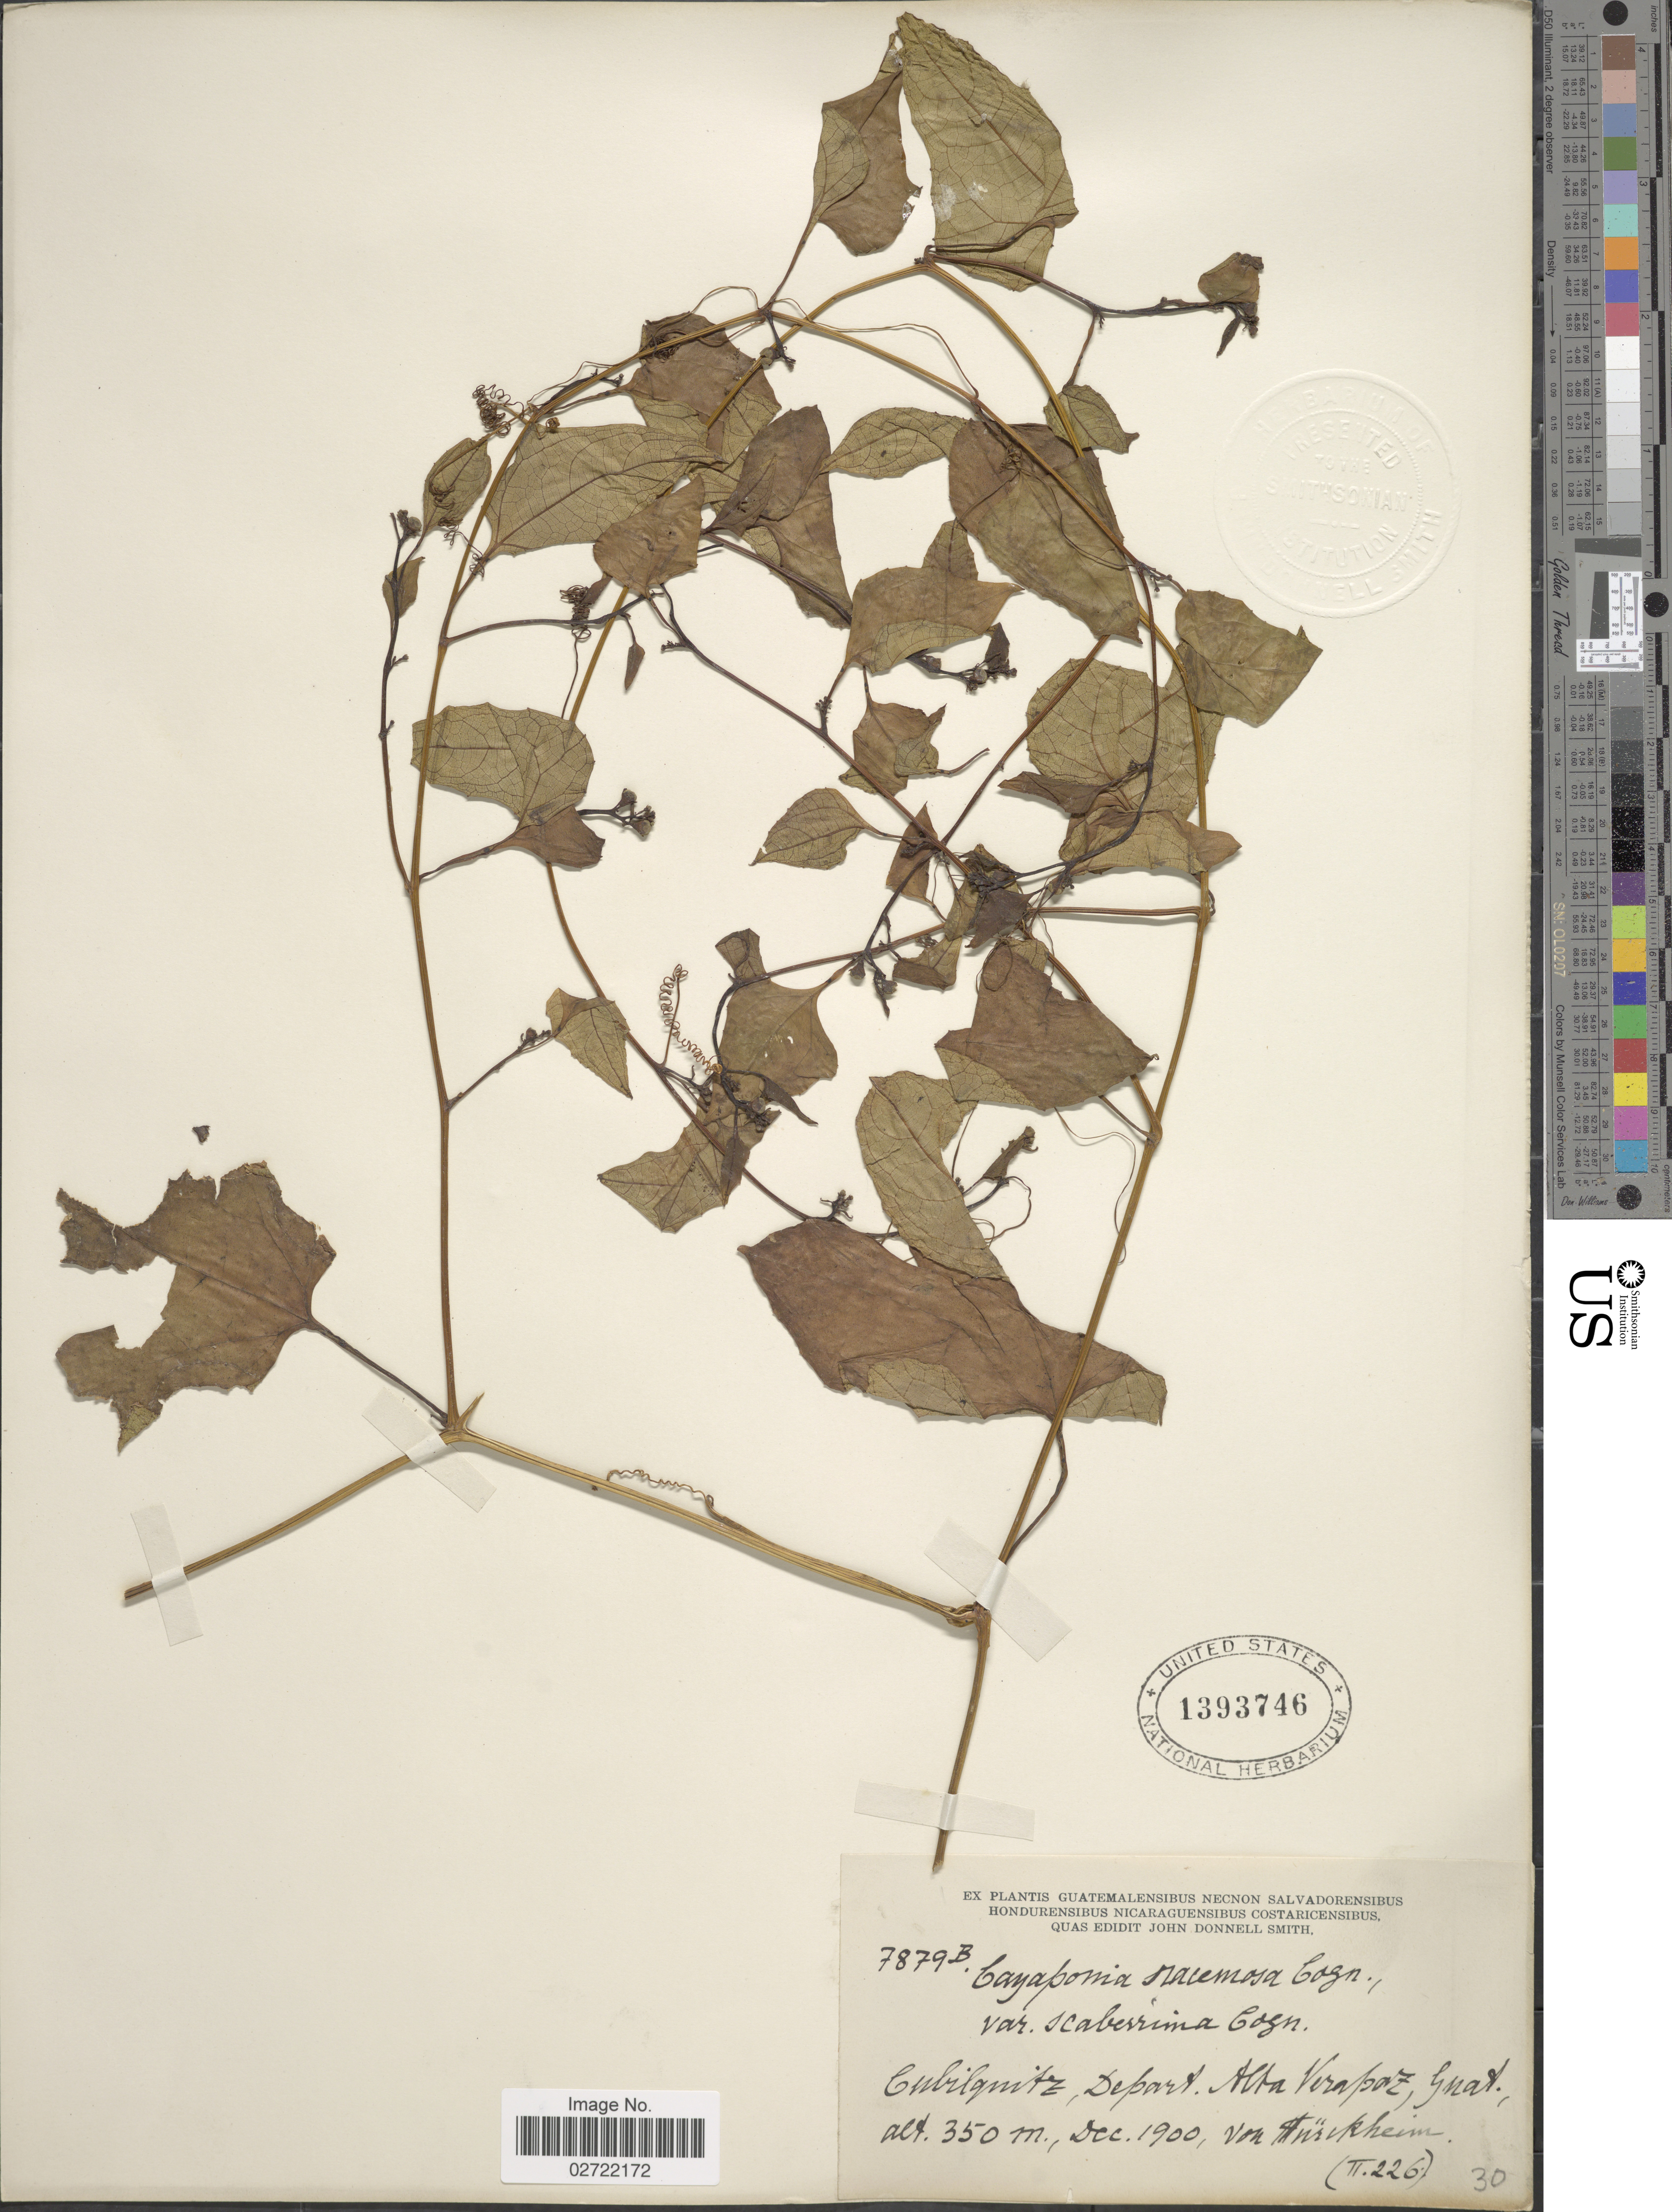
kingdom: Plantae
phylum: Tracheophyta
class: Magnoliopsida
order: Cucurbitales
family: Cucurbitaceae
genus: Cayaponia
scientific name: Cayaponia racemosa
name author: (Mill.) Cogn.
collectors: H. von Türckheim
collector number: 7879B/226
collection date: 1900-12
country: Guatemala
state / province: Alta Verapaz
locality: Cubilquitz, Depart. Alta Verapaz.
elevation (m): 350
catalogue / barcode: US 1393746